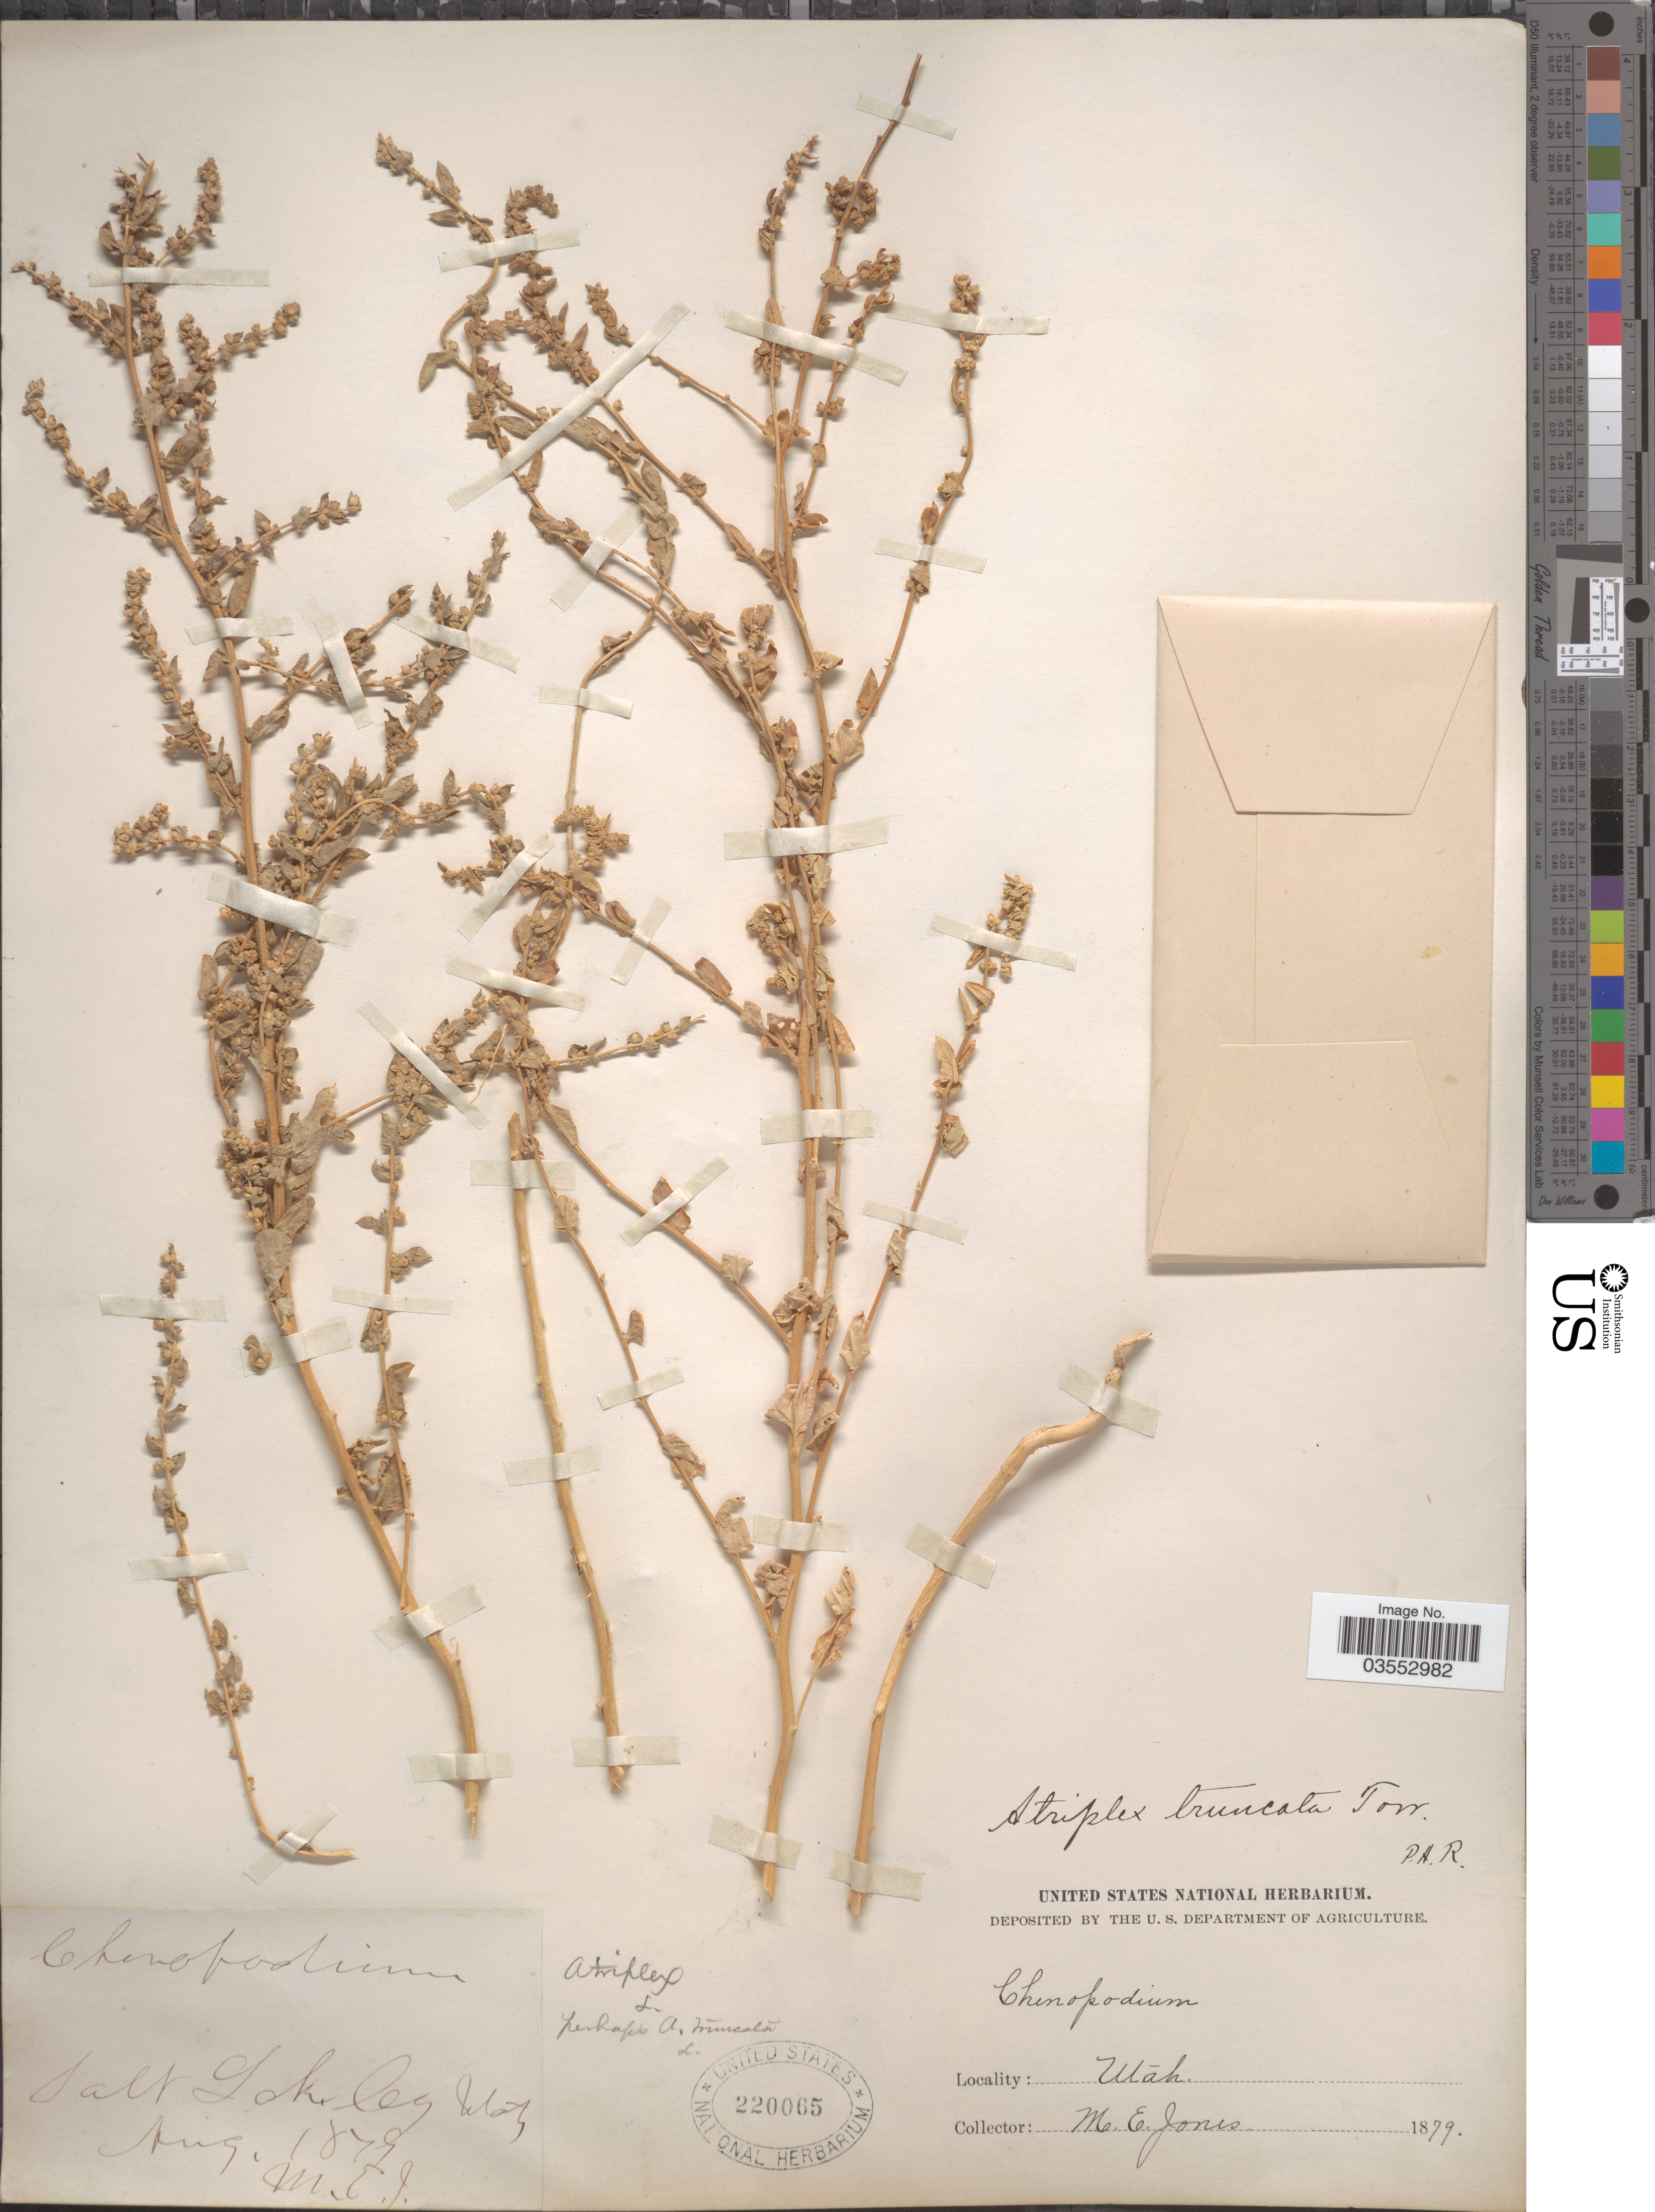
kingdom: Plantae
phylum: Tracheophyta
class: Magnoliopsida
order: Caryophyllales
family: Amaranthaceae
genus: Atriplex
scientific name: Atriplex truncata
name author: (Torr. ex S. Watson) A. Gray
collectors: M. E. Jones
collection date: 1879-08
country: United States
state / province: Utah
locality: Salt Lake City.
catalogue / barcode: US 220065